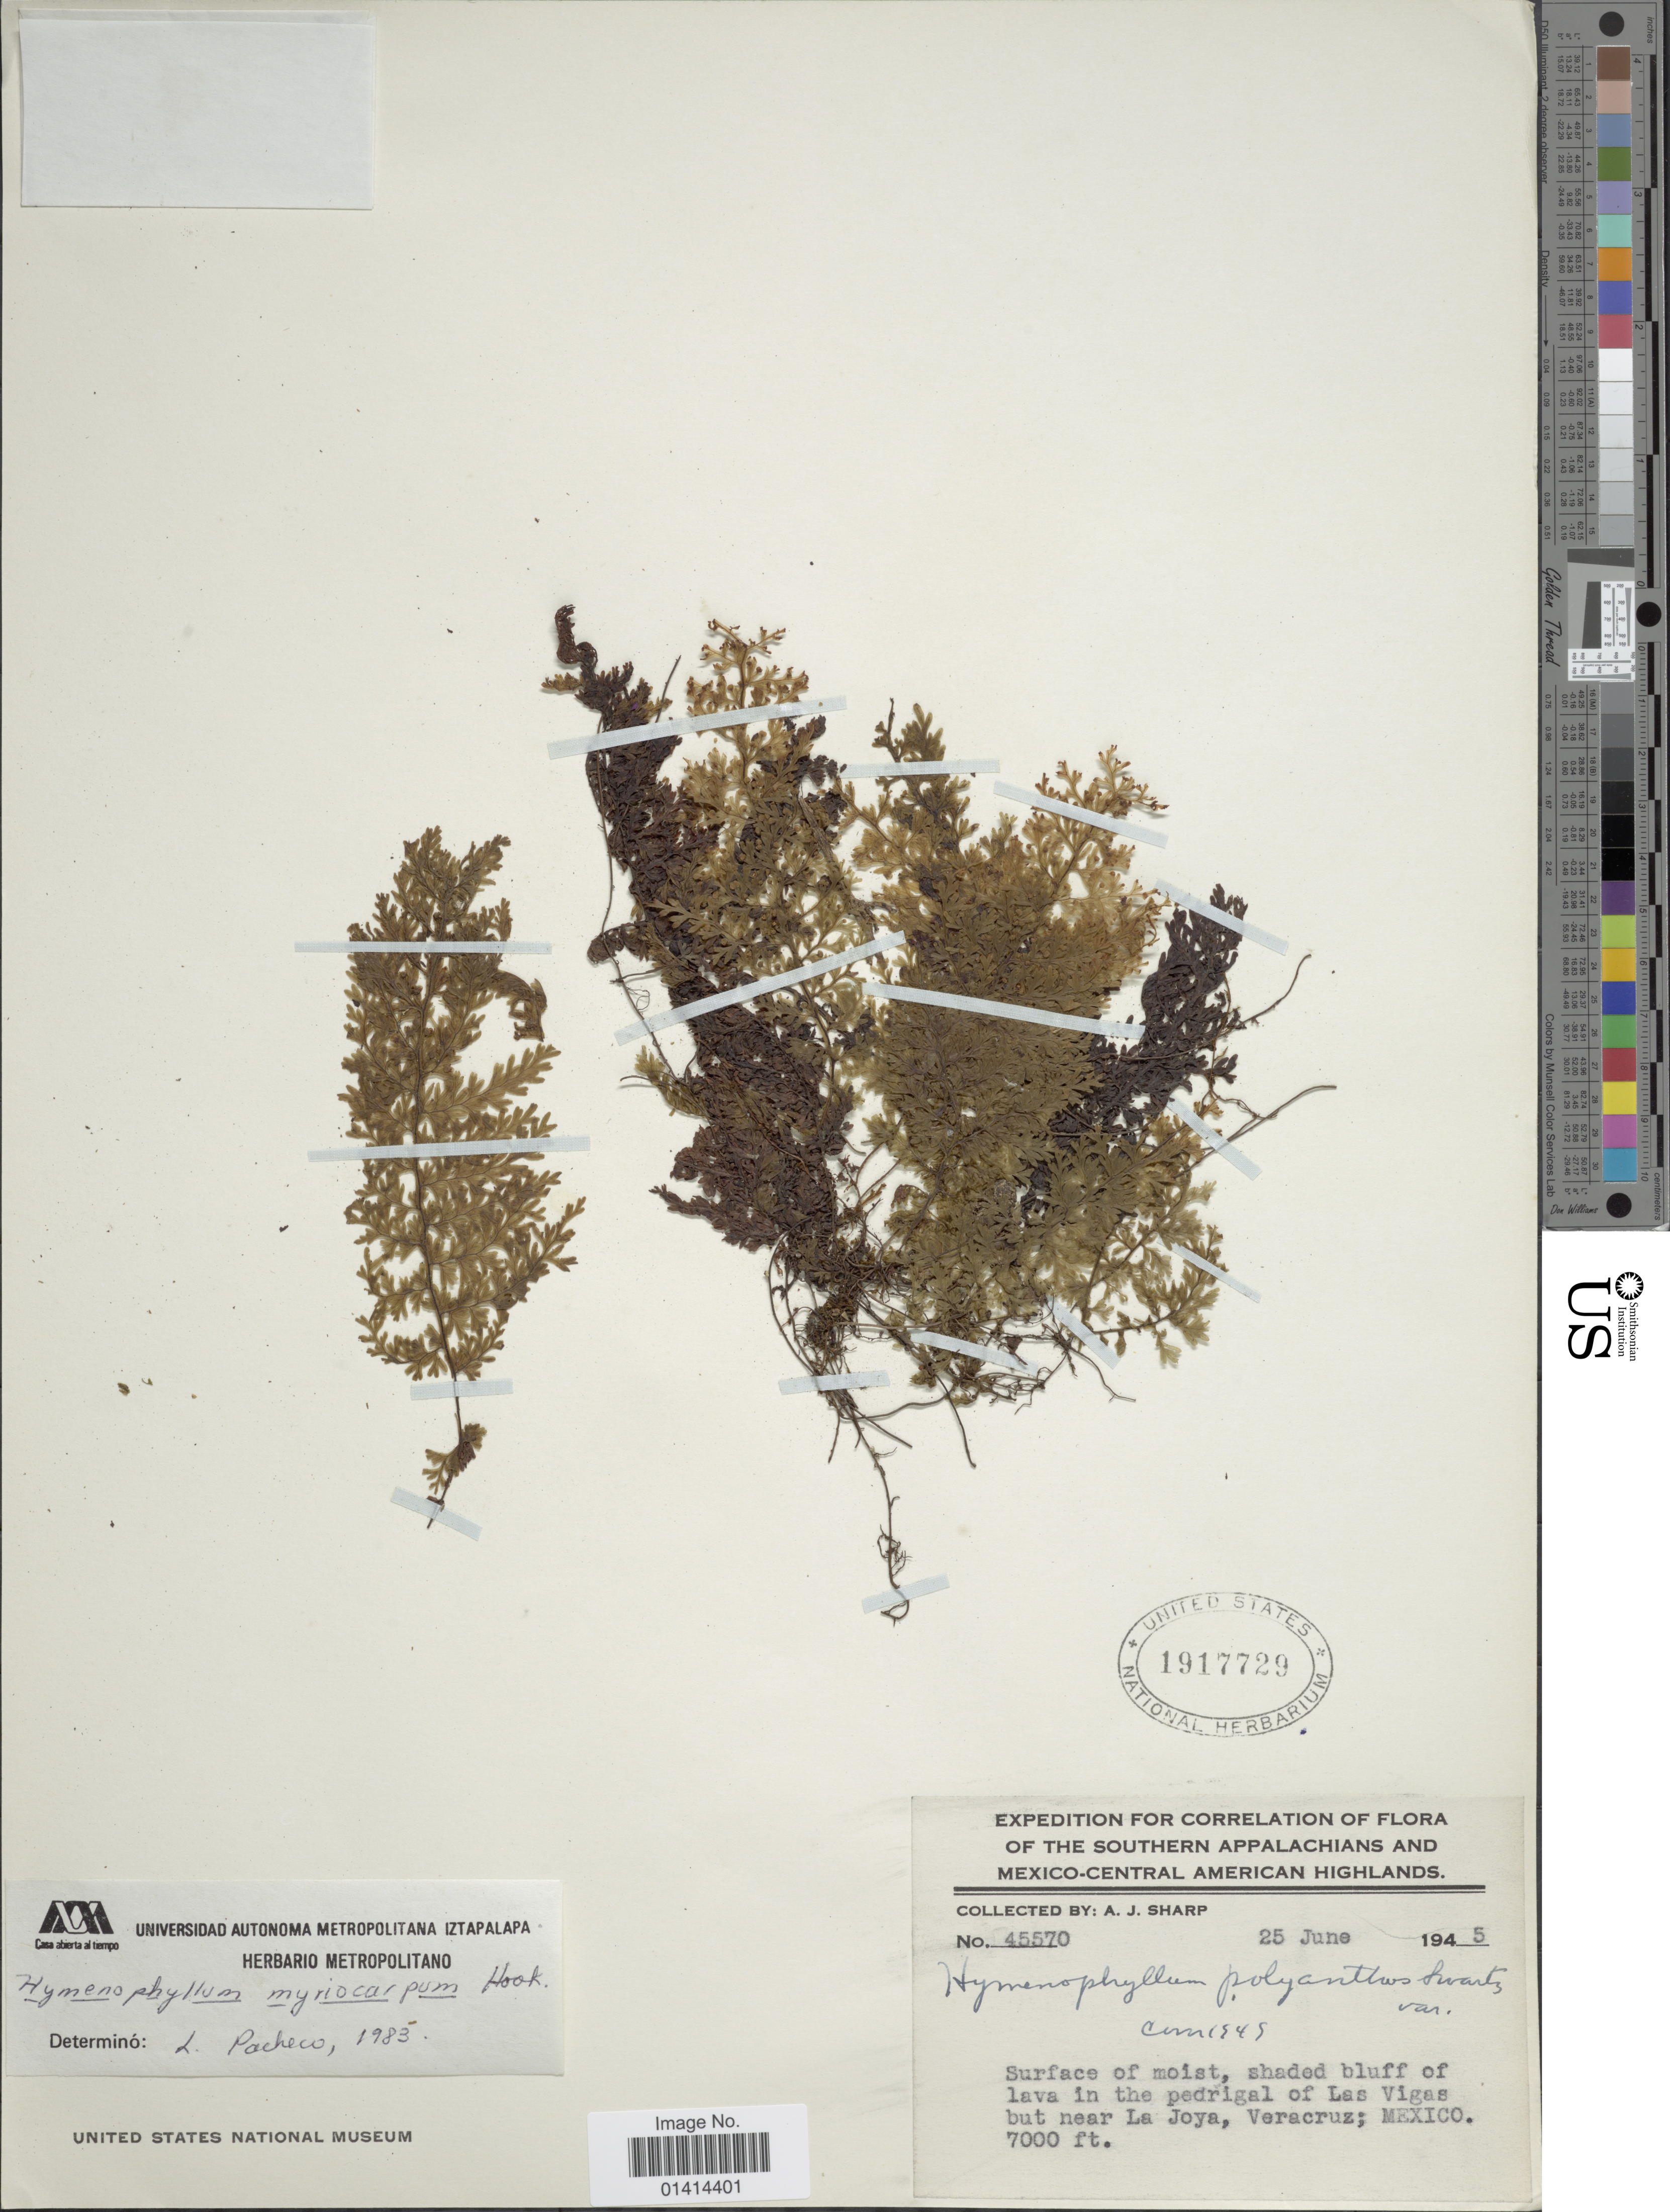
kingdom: Plantae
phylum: Tracheophyta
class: Polypodiopsida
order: Hymenophyllales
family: Hymenophyllaceae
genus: Hymenophyllum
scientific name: Hymenophyllum myriocarpum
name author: Hook.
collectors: A. J. Sharp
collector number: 45570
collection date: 1945-06-25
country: Mexico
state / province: Veracruz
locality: In the pedrigal of Las Vigas but near La Joya, Veracruz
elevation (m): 2134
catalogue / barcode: US 1917729